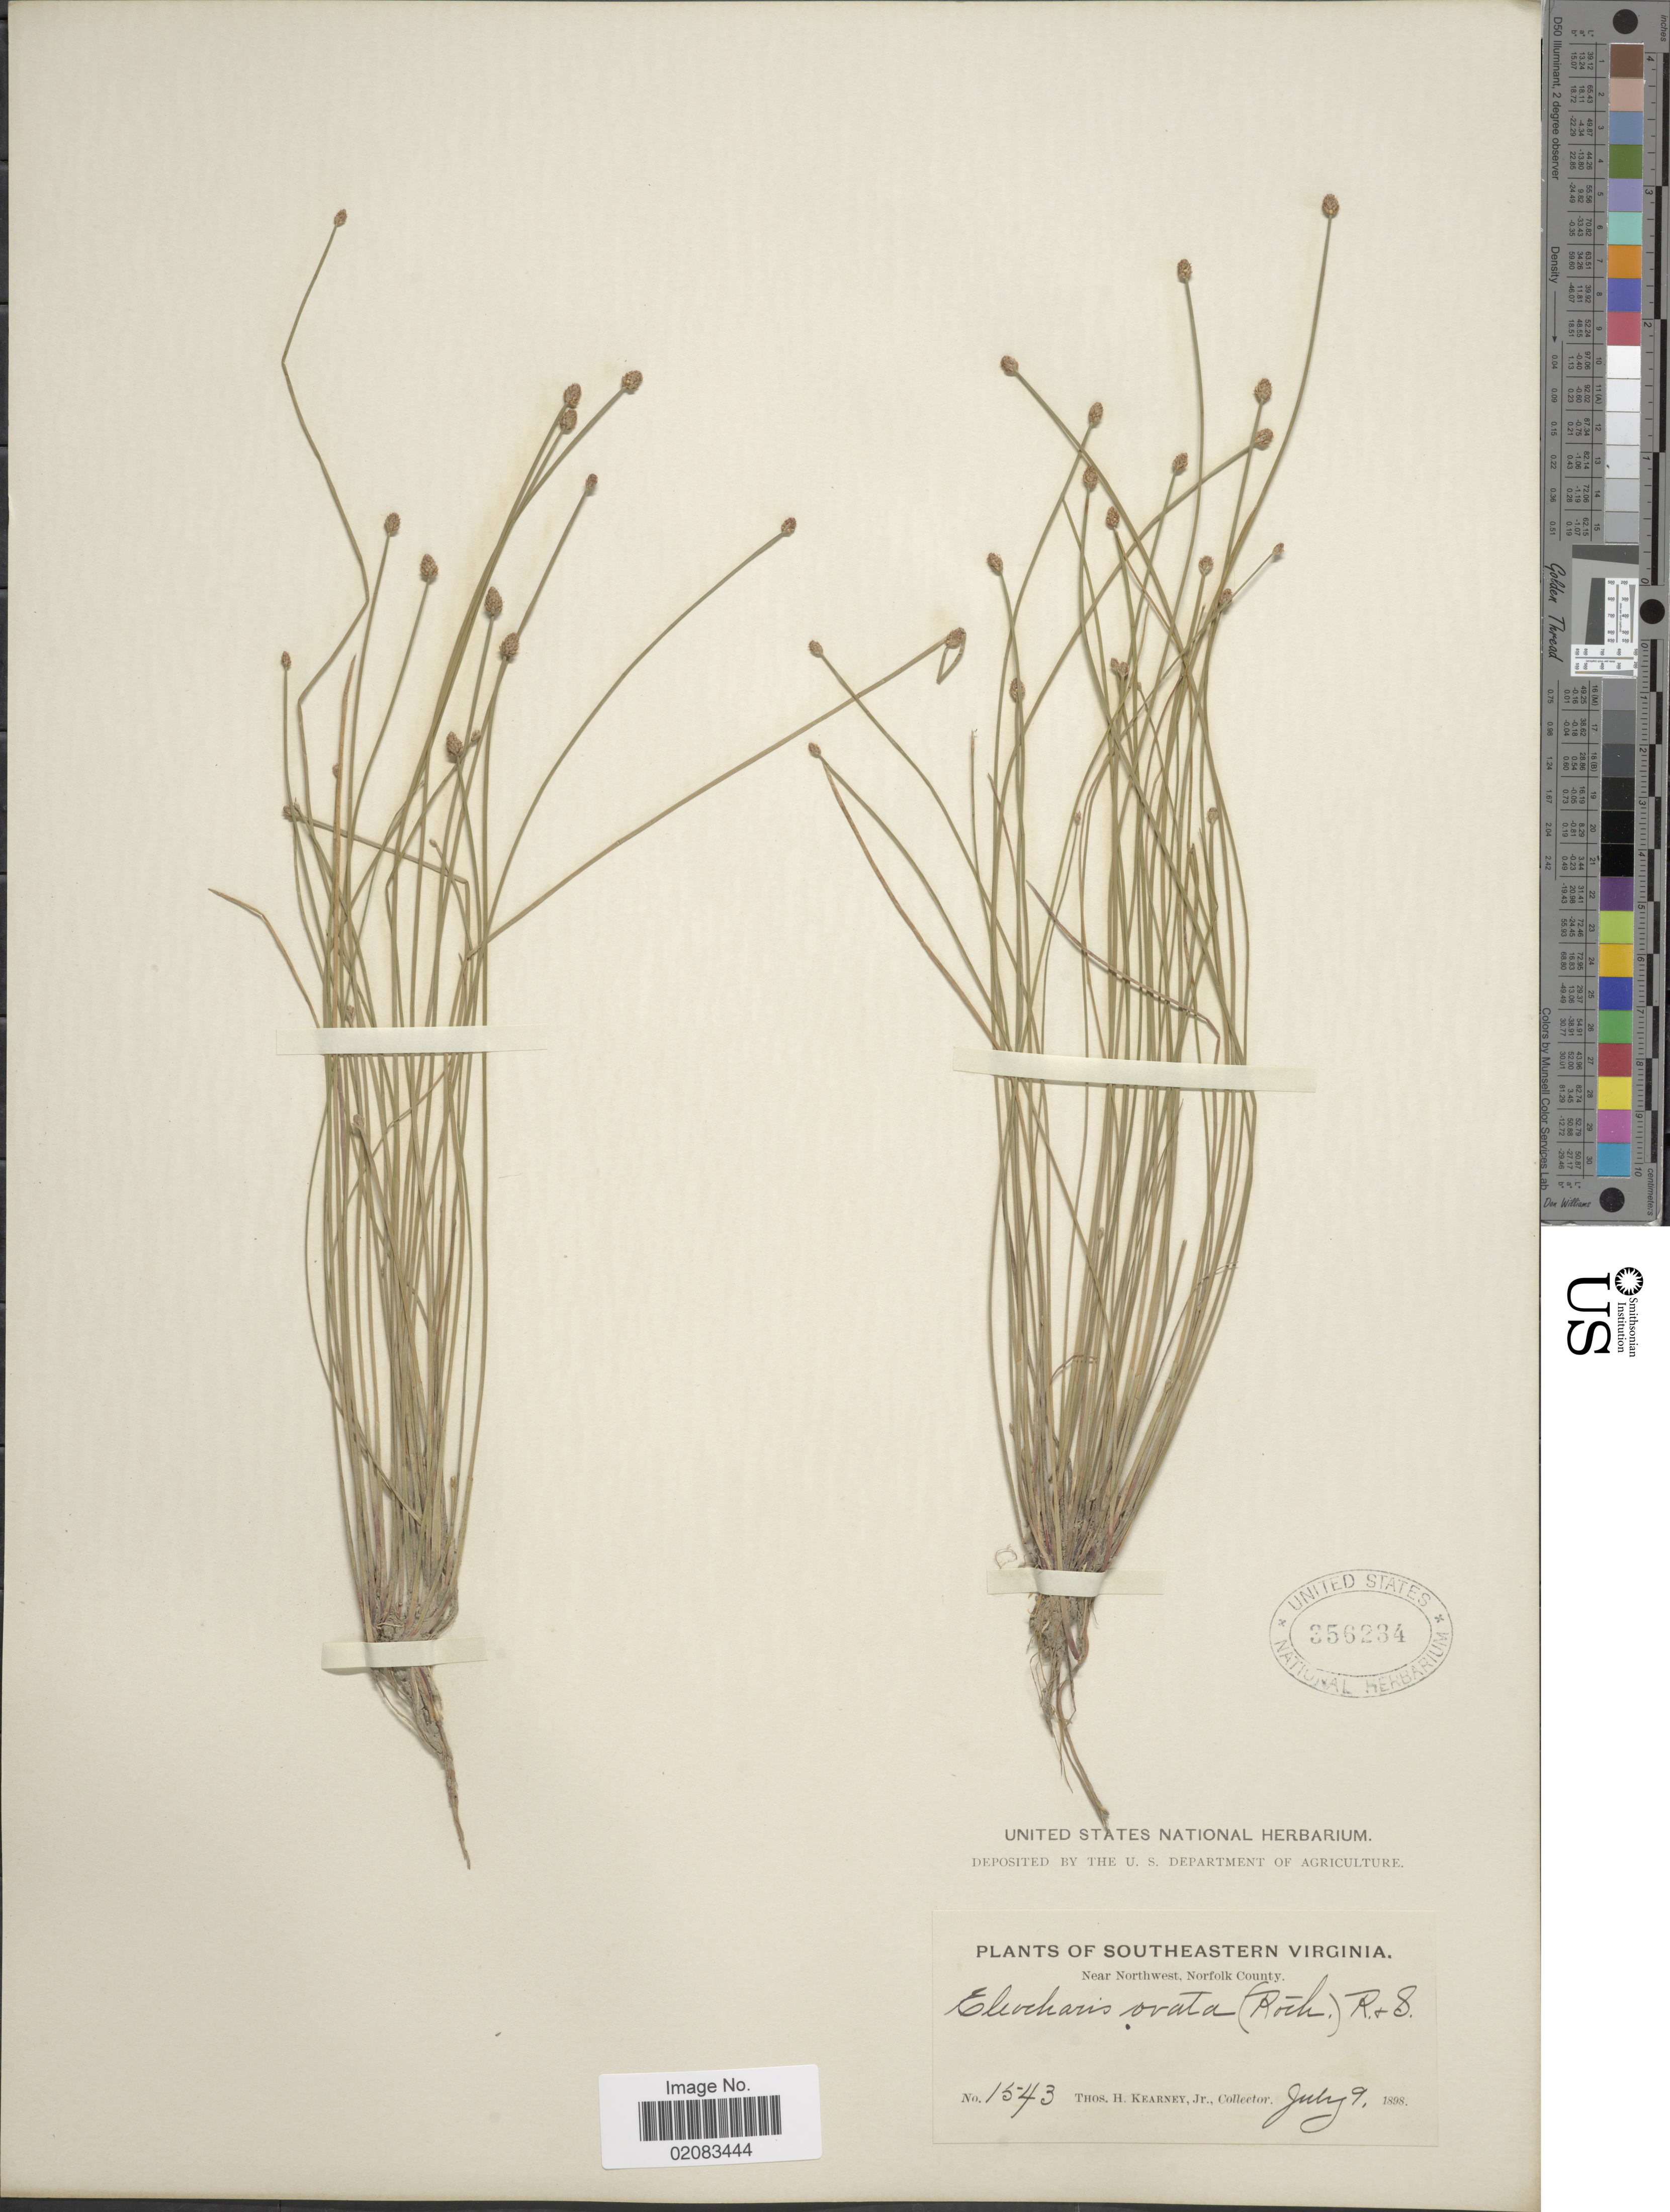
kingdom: Plantae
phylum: Tracheophyta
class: Liliopsida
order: Poales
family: Cyperaceae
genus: Eleocharis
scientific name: Eleocharis obtusa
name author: (Willd.) Schult.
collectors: T. H. Kearney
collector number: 1543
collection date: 1898-07-09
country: United States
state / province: Virginia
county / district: City of Norfolk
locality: Southeastern Virginia, Near Northwest, Norfolk County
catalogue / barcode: US 356234